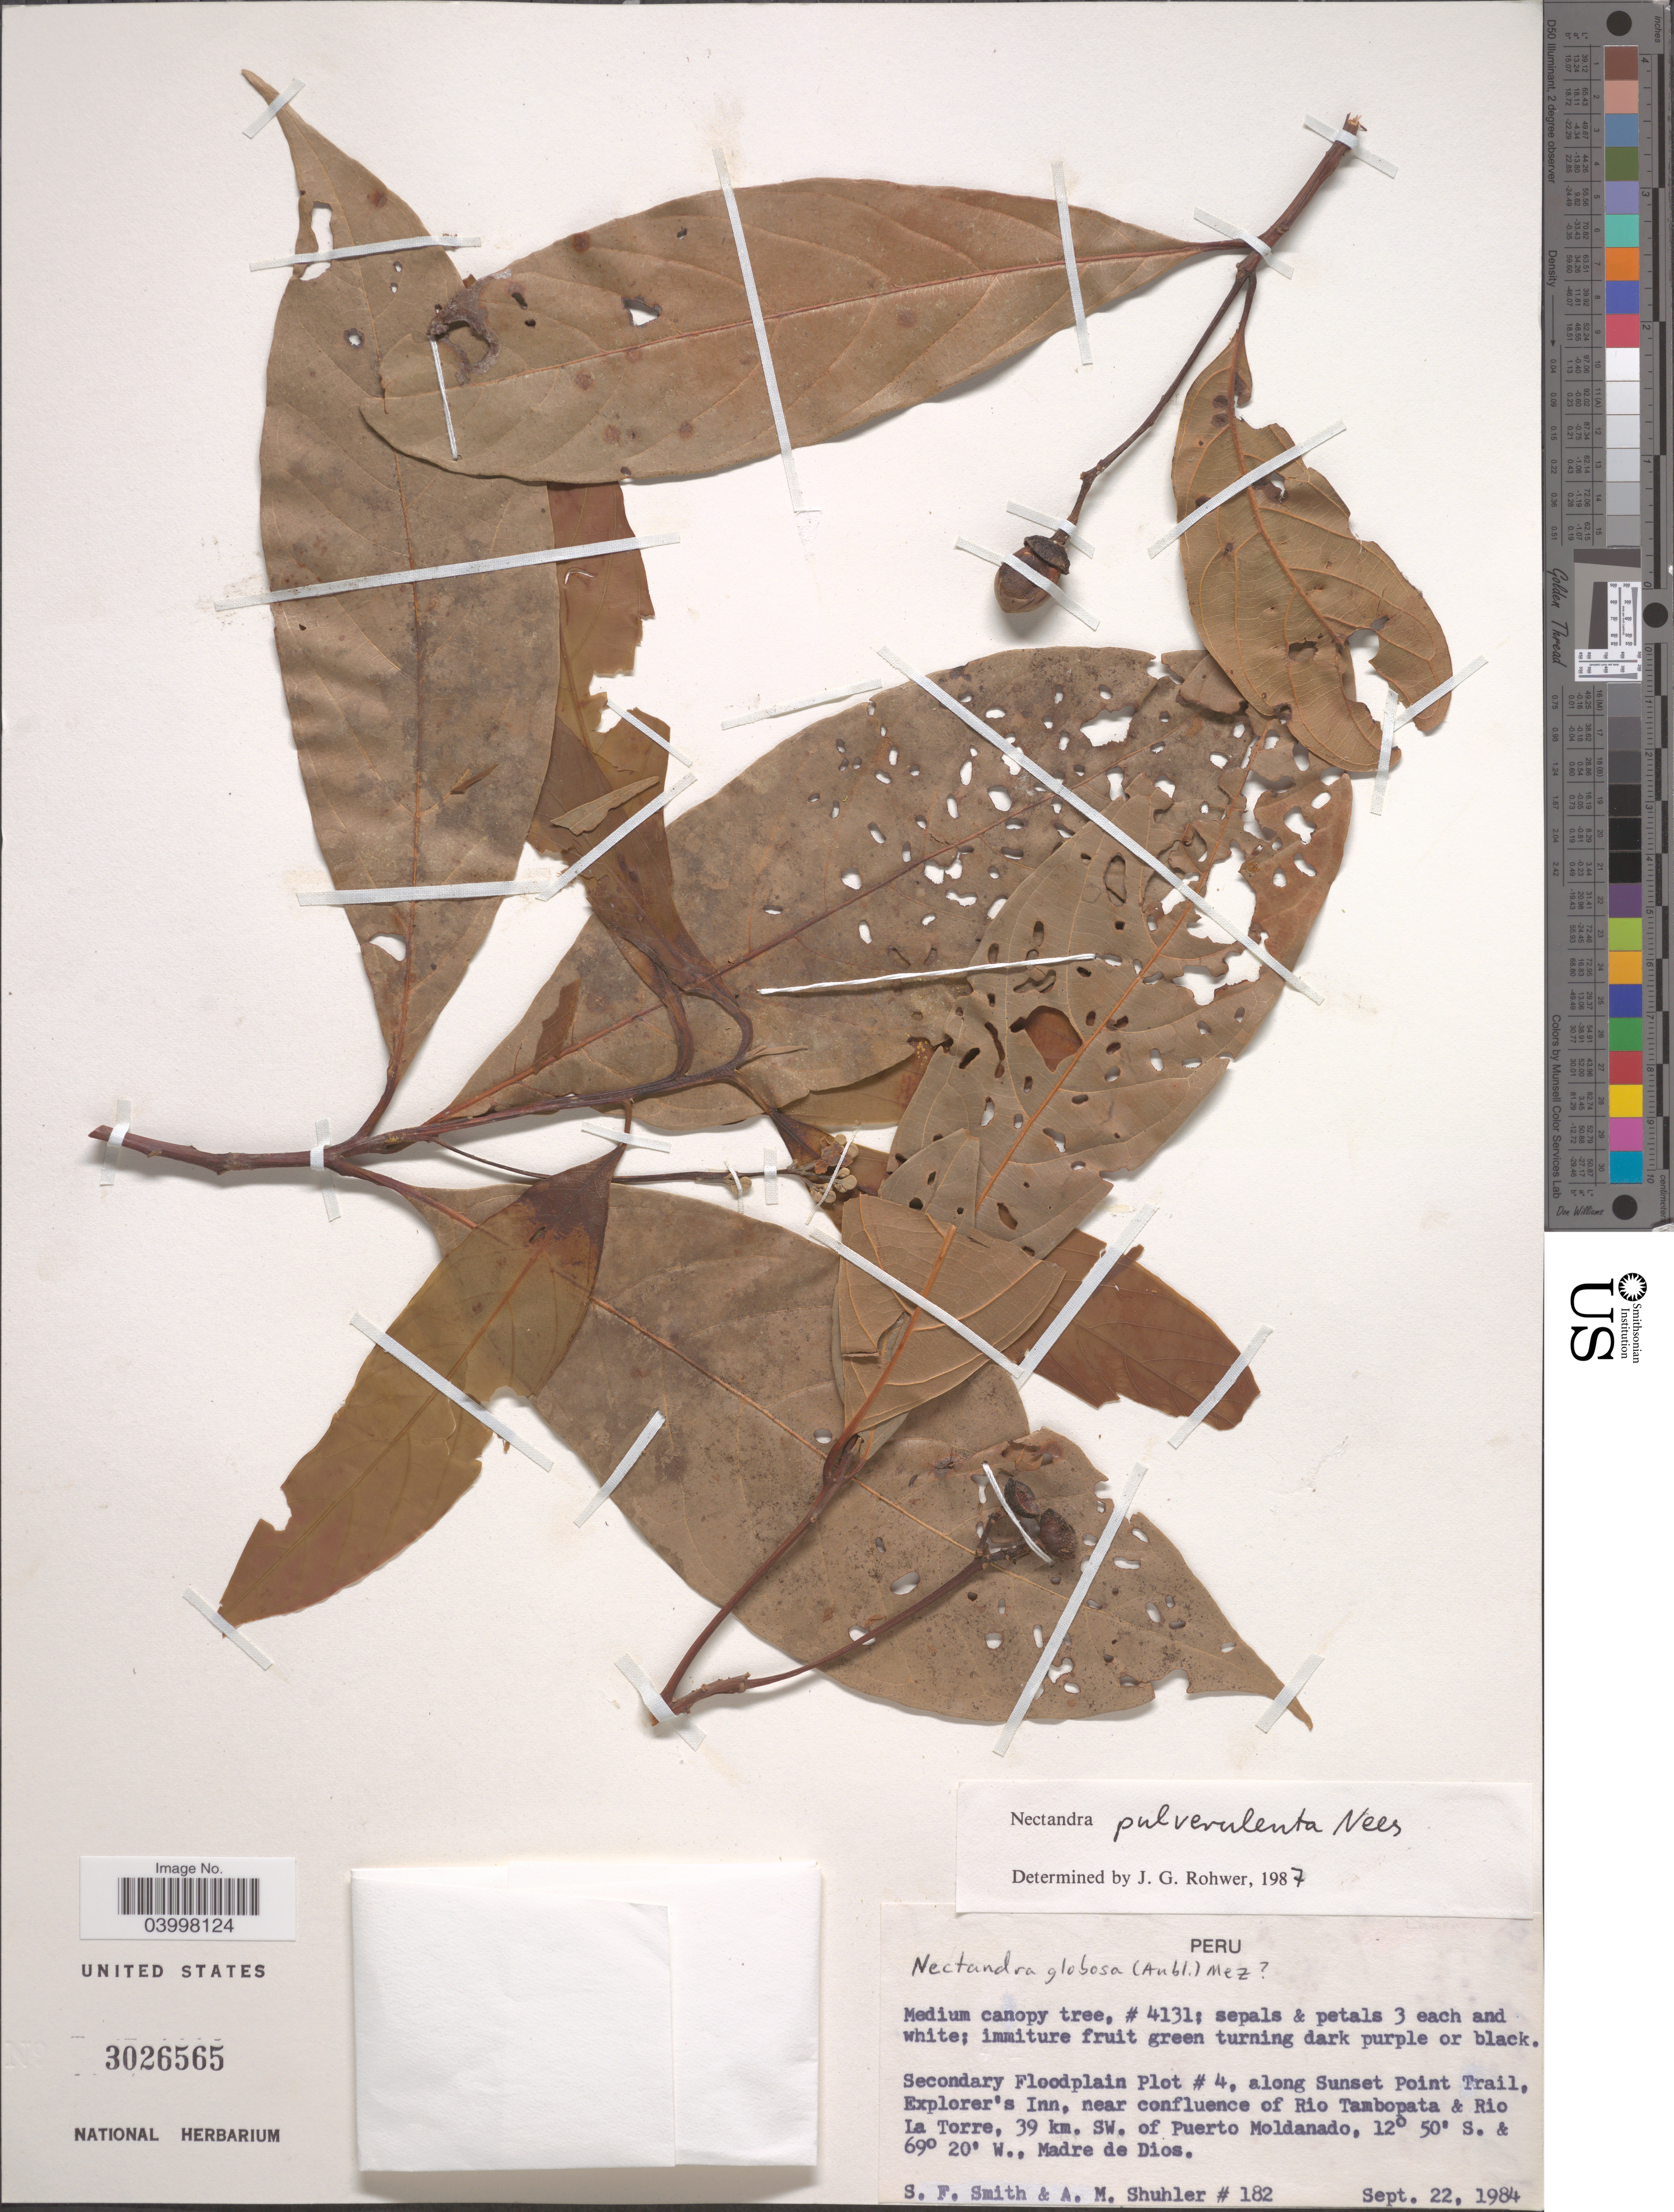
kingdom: Plantae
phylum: Tracheophyta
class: Magnoliopsida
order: Laurales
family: Lauraceae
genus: Nectandra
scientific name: Nectandra pulverulenta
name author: Nees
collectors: S.F. Smith & A. Shuhler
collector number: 182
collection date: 1984-09-22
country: Peru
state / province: Madre de Dios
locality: Secondary Floodplain Plot #4, along Sunset Point Trail, Explorer's Inn, near confluence of Rio Tambopata & Rio La Torre, 39 km. SW. of Puerto Moldanado.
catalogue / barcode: US 3026565